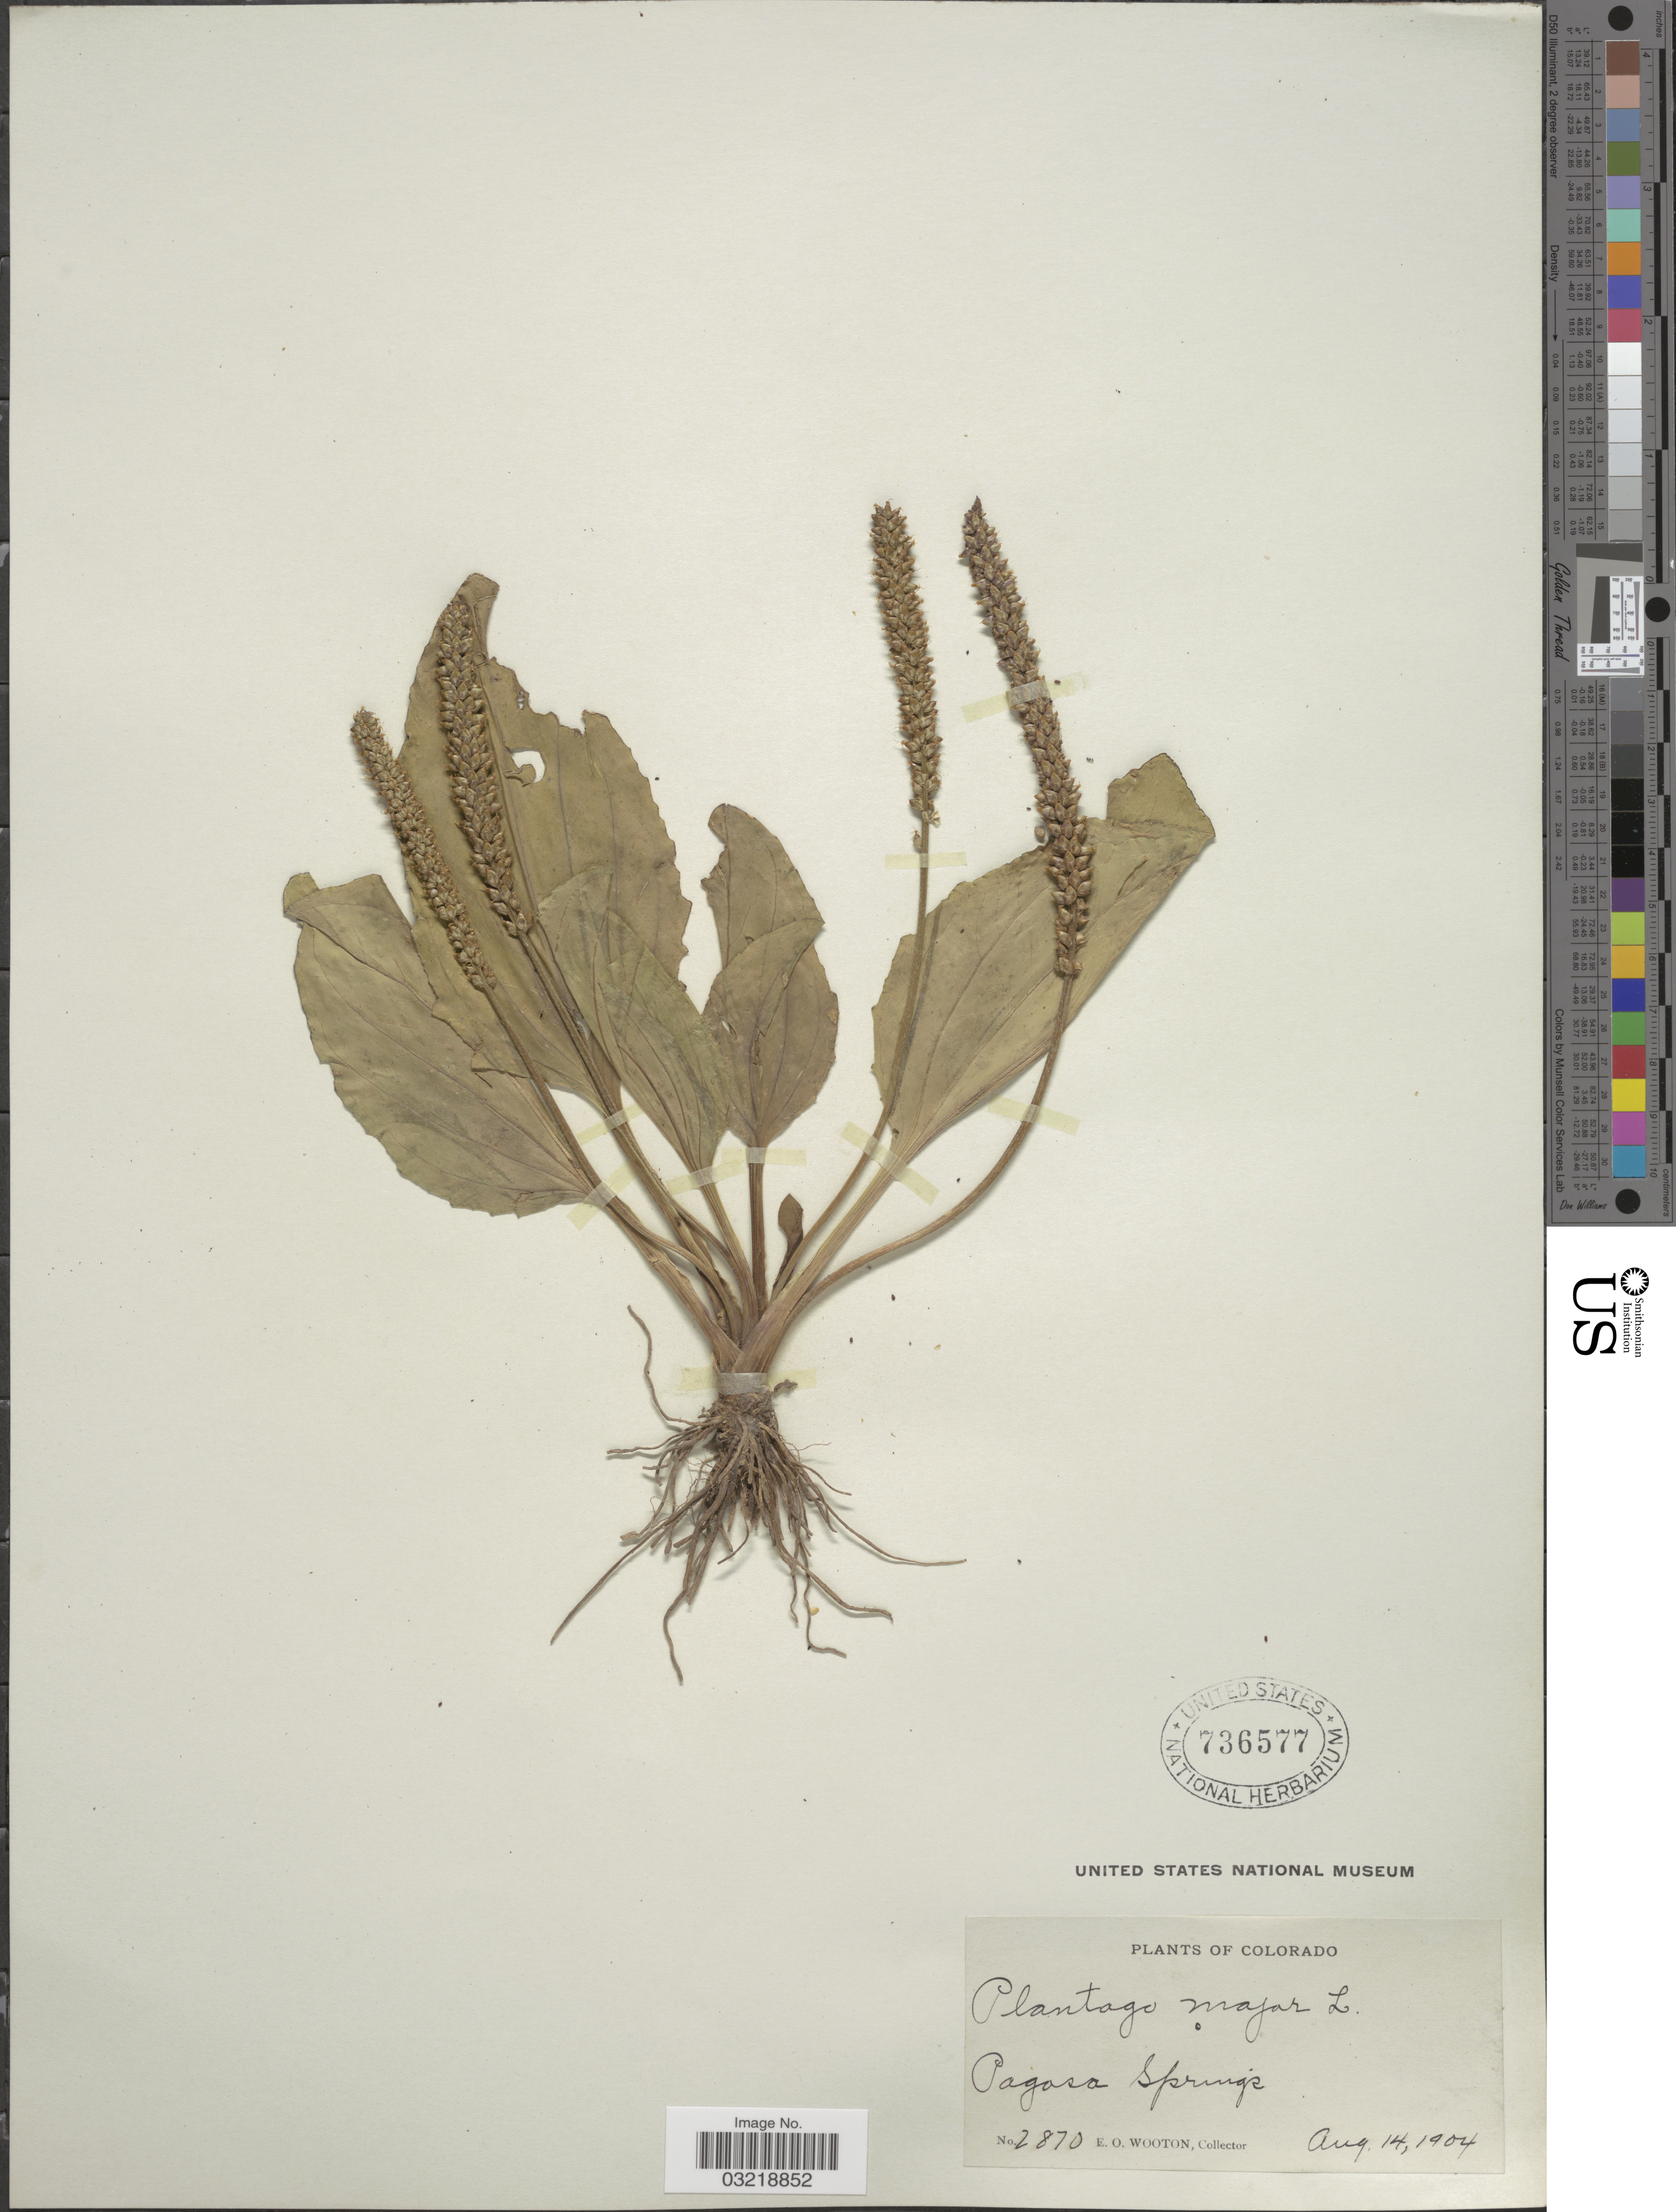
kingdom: Plantae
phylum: Tracheophyta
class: Magnoliopsida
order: Lamiales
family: Plantaginaceae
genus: Plantago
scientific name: Plantago major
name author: L.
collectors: E. O. Wooton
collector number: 2870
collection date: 1904-08-14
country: United States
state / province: Colorado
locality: Pagosa Springs.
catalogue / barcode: US 736577